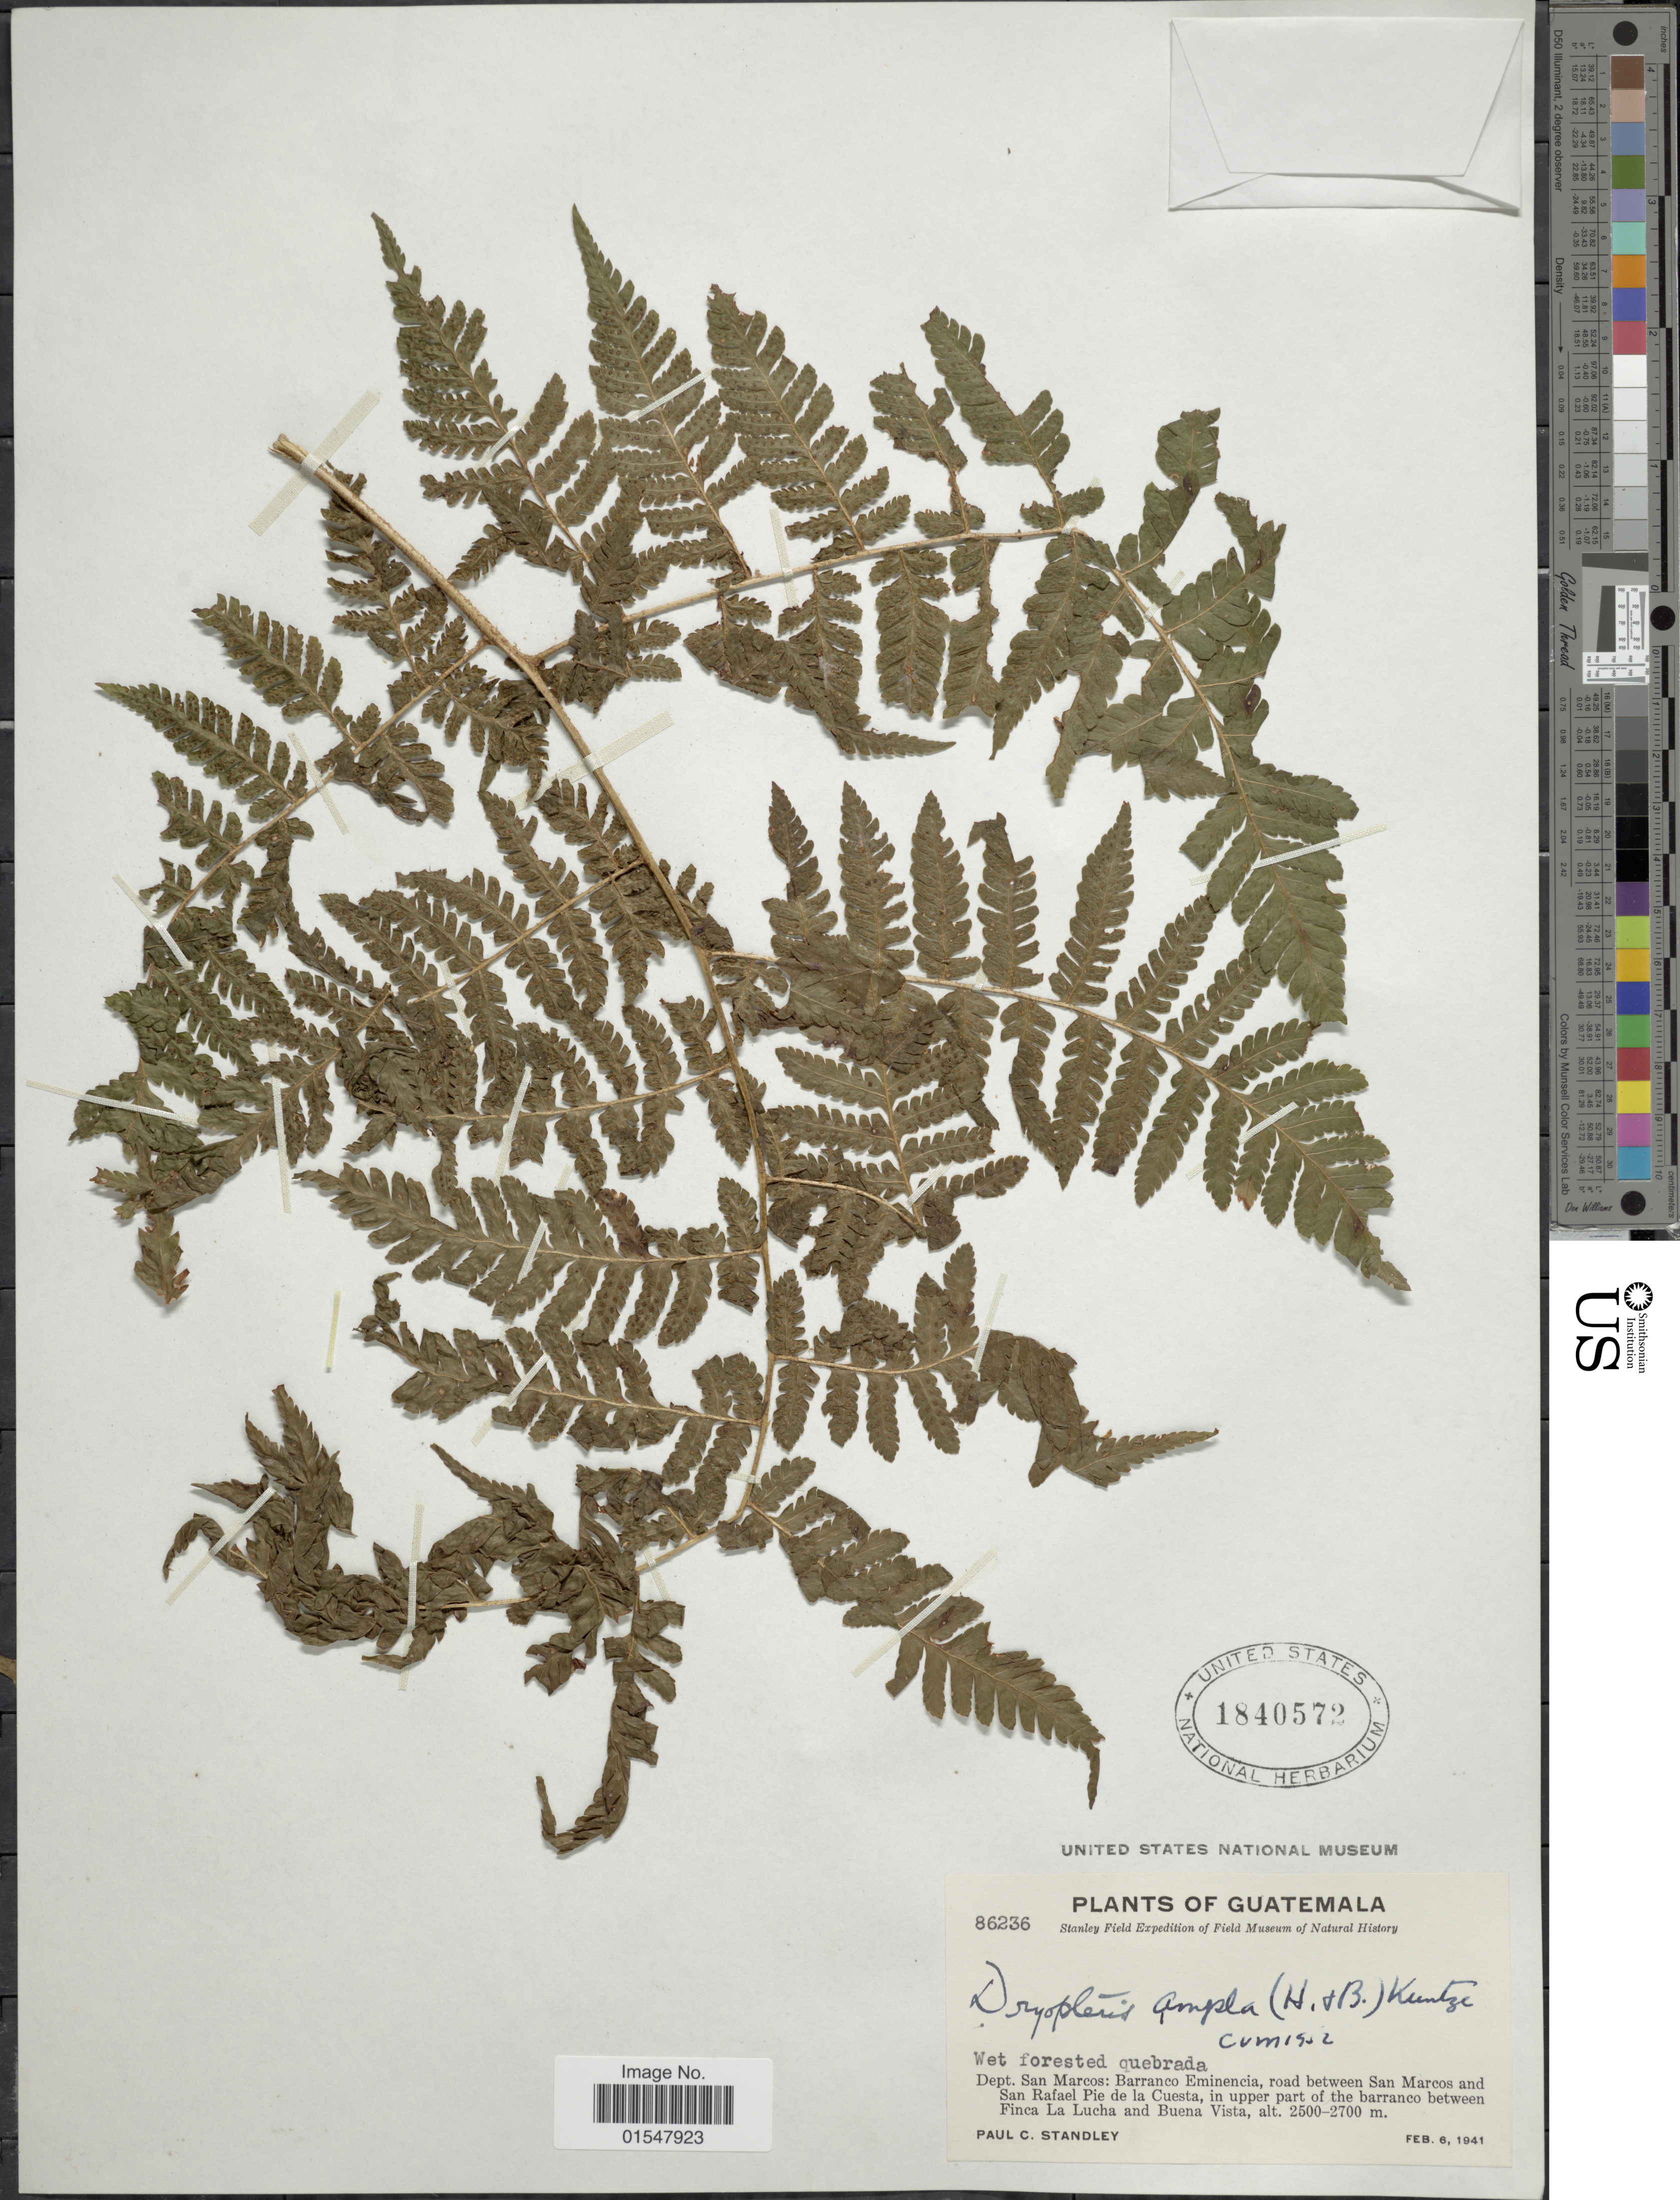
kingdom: Plantae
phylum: Tracheophyta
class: Polypodiopsida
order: Polypodiales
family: Dryopteridaceae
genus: Ctenitis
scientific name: Ctenitis sloanei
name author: (Poepp. ex Spreng.) C.V. Morton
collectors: P. C. Standley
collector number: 86236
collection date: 1941-02-06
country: Guatemala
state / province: San Marcos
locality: Guatemala, dept. San Marcos: Barranco Eminencia, road between San Marcos and San Rafael Pie de la Cuesta, in upper part of the barranco between Finca la Lucha and Buena Vista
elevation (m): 2500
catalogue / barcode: US 1840572